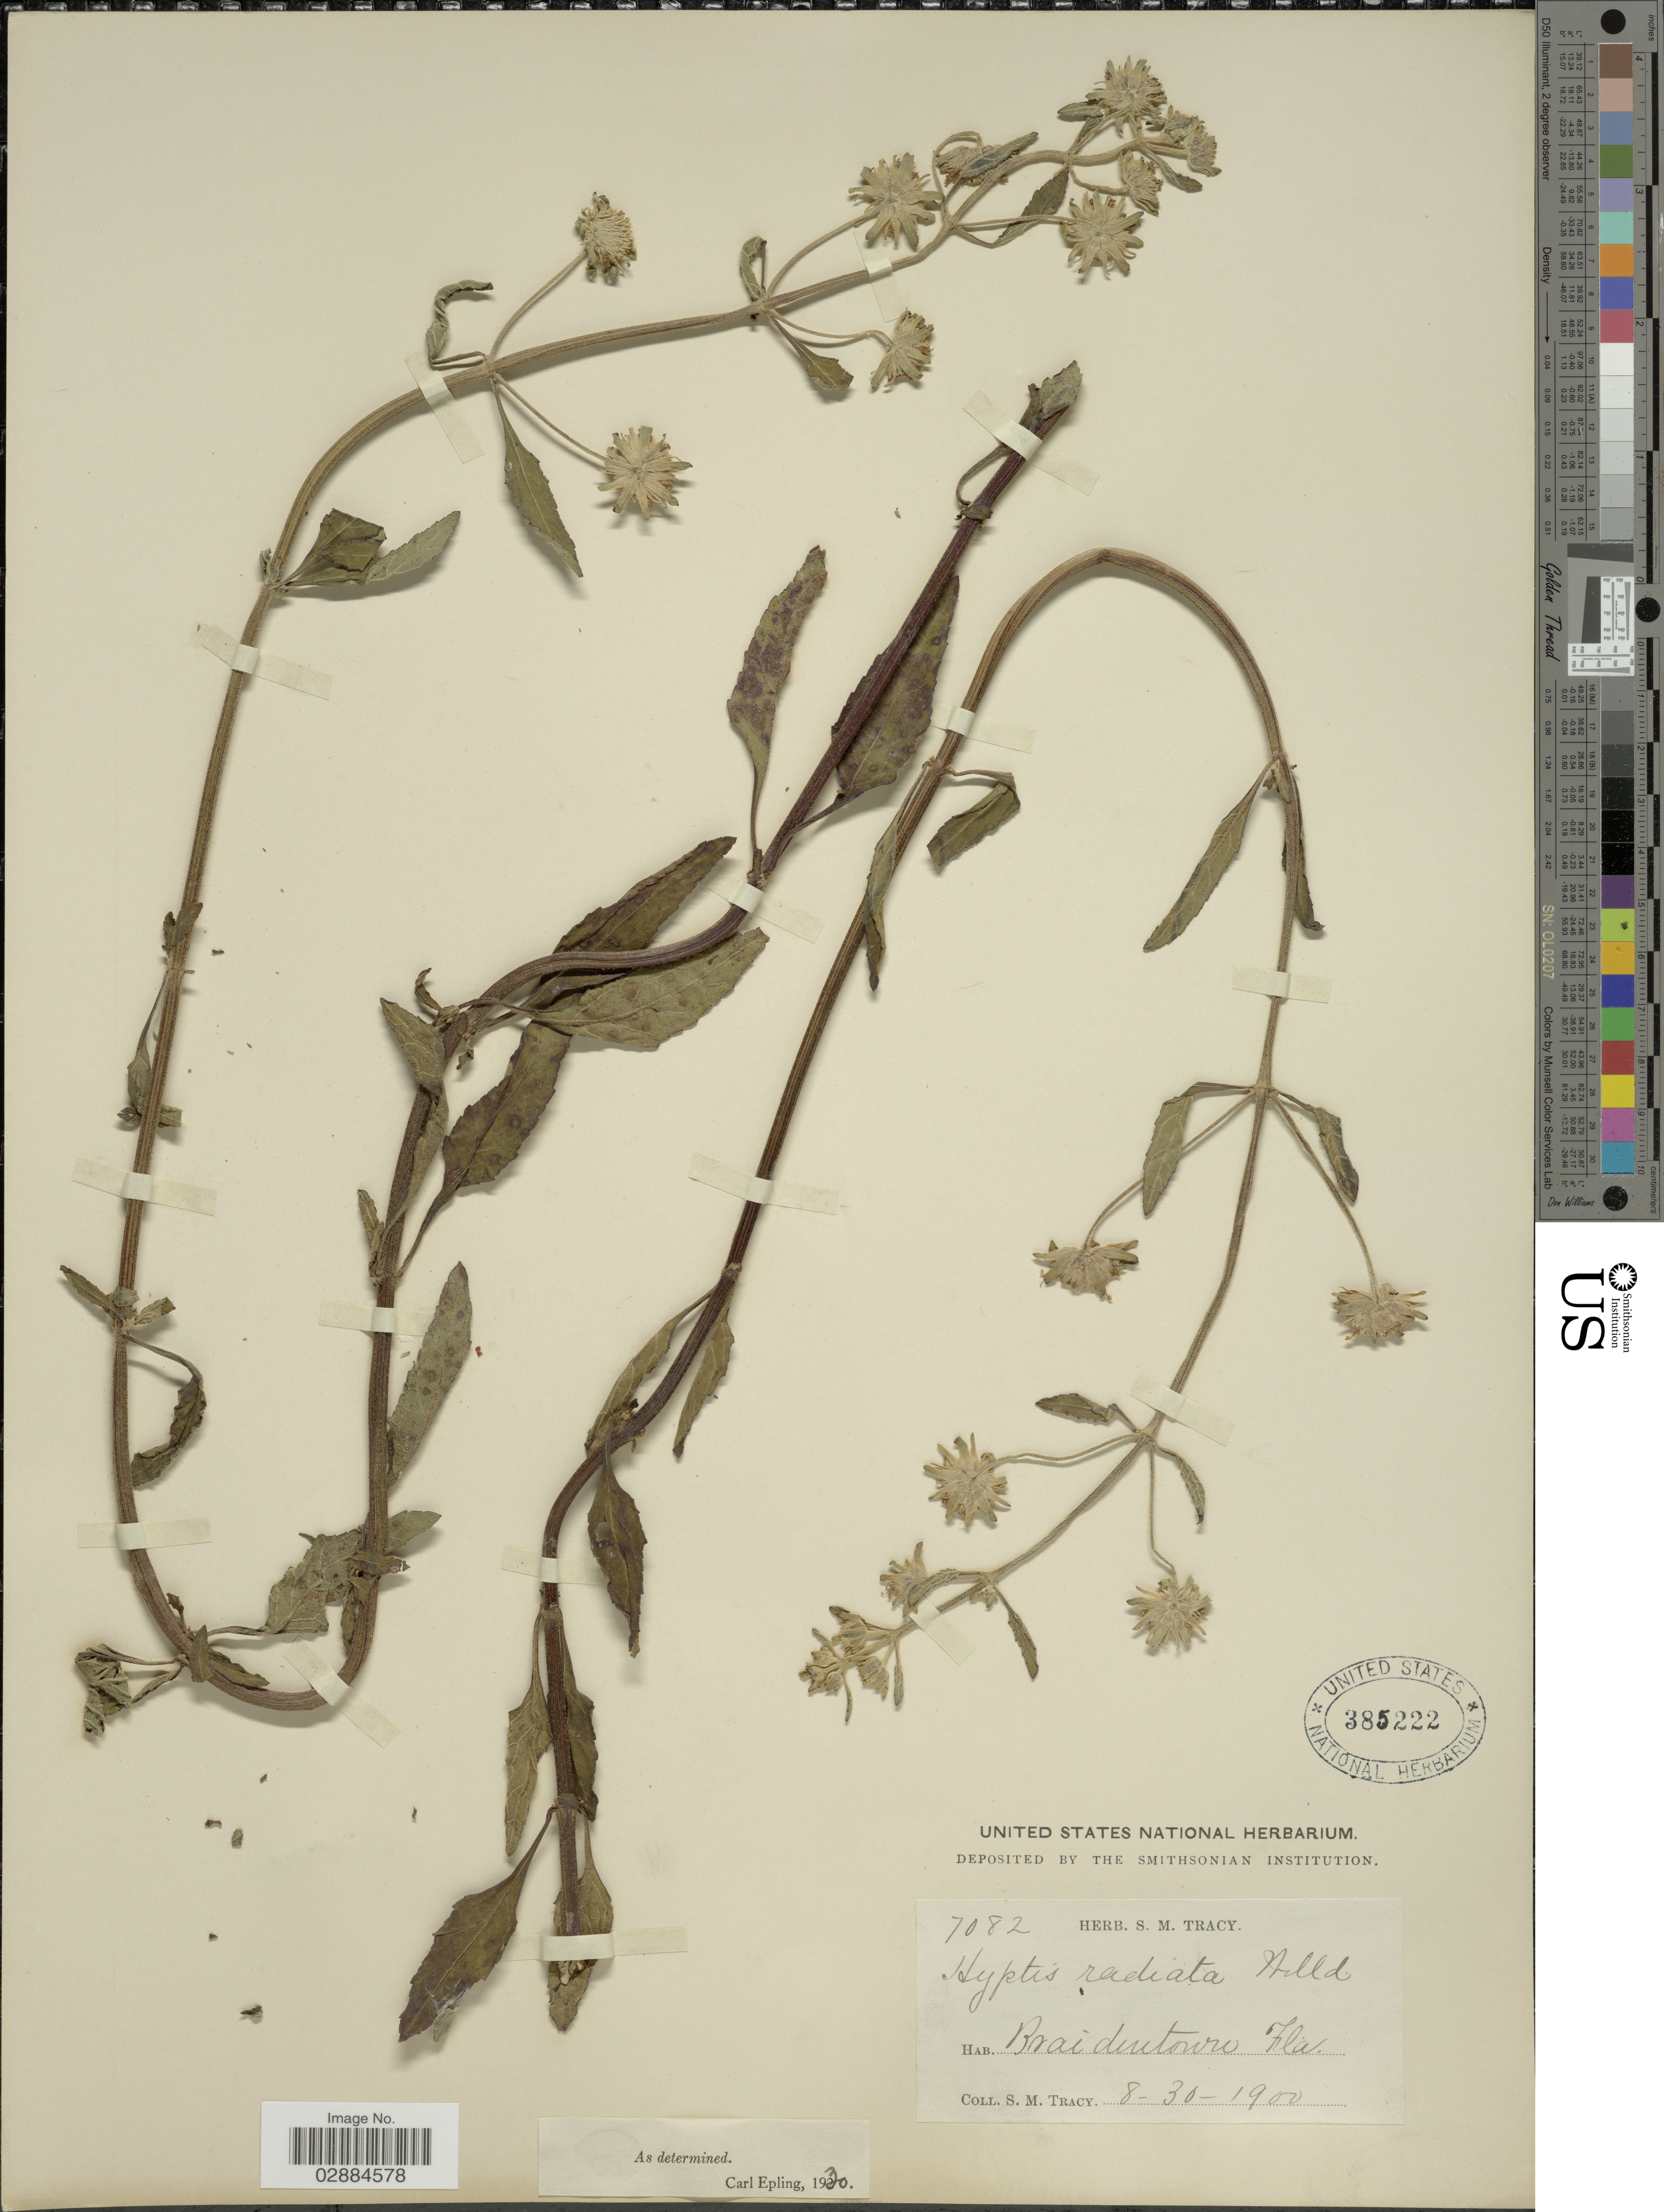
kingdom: Plantae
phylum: Tracheophyta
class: Magnoliopsida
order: Lamiales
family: Lamiaceae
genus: Hyptis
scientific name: Hyptis radiata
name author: Kunth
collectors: S. M. Tracy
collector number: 7082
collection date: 1900-08-30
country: United States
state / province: Florida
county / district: Manatee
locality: Braidentown Fla.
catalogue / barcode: US 385222